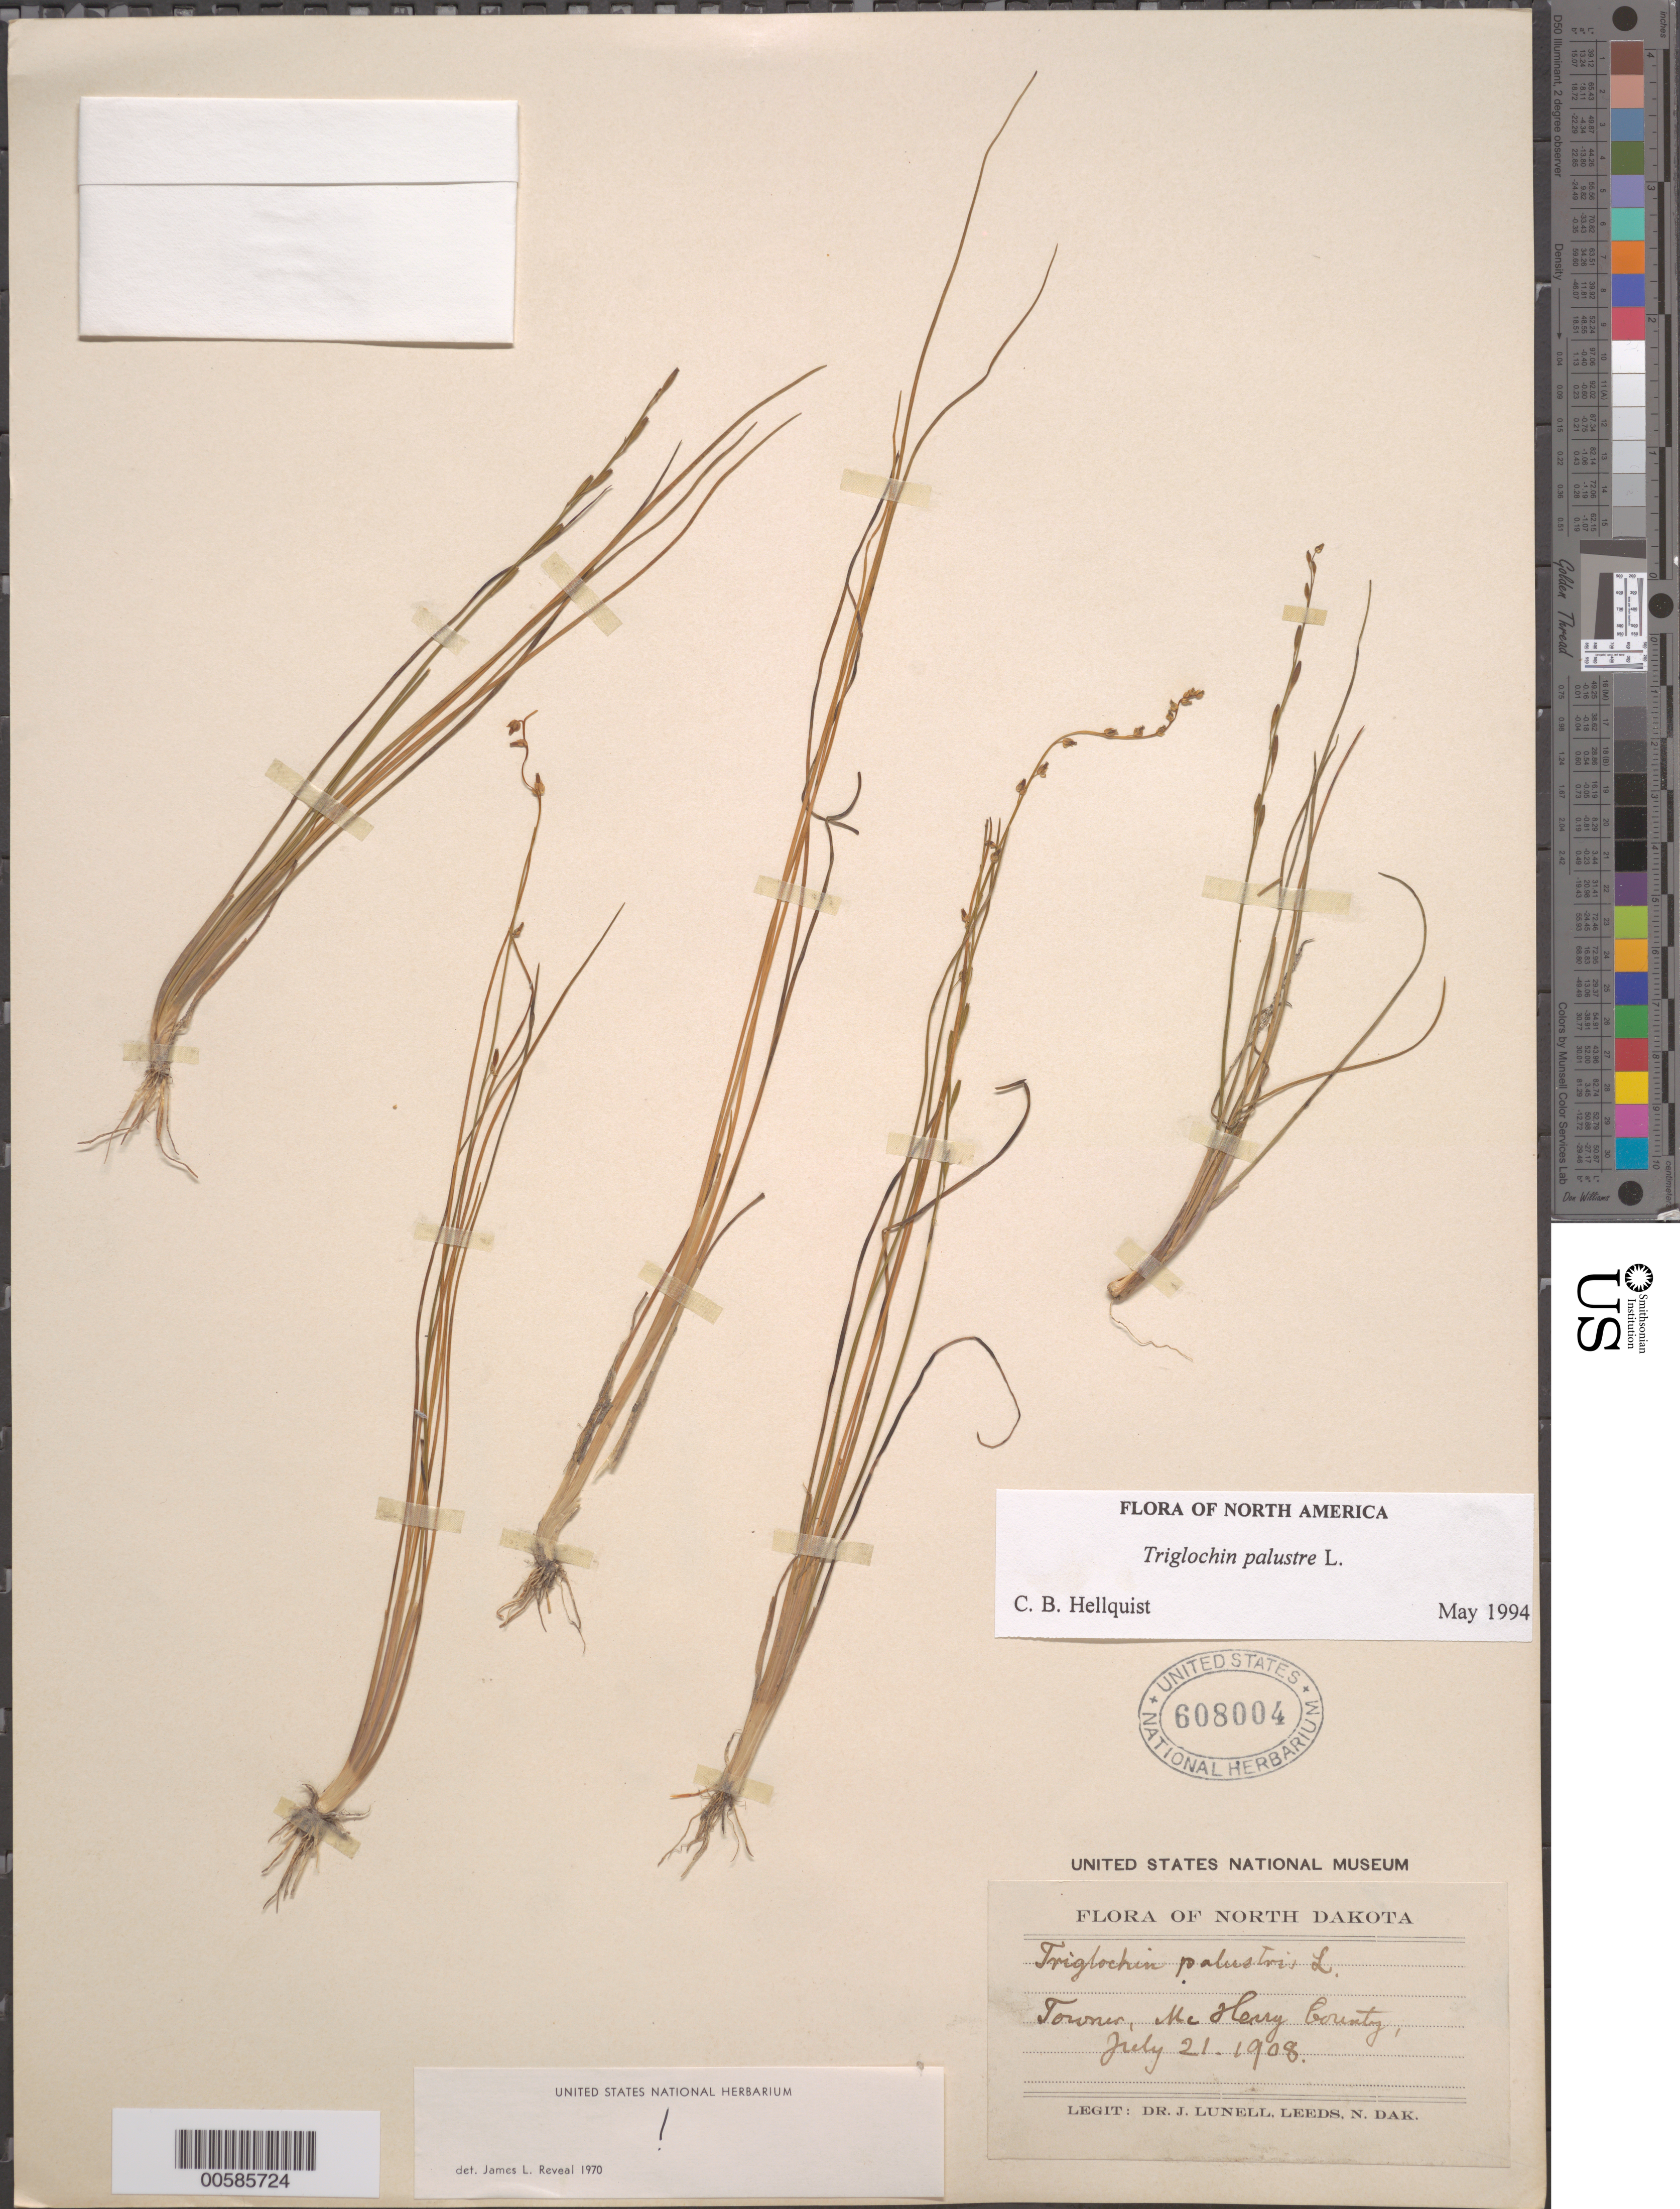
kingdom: Plantae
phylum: Tracheophyta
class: Liliopsida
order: Alismatales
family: Juncaginaceae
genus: Triglochin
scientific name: Triglochin palustris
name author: L.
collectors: J. Lunell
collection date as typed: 21 Jul 1908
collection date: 1908-07-21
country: United States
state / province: North Dakota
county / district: McHenry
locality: Towner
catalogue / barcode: US 608004